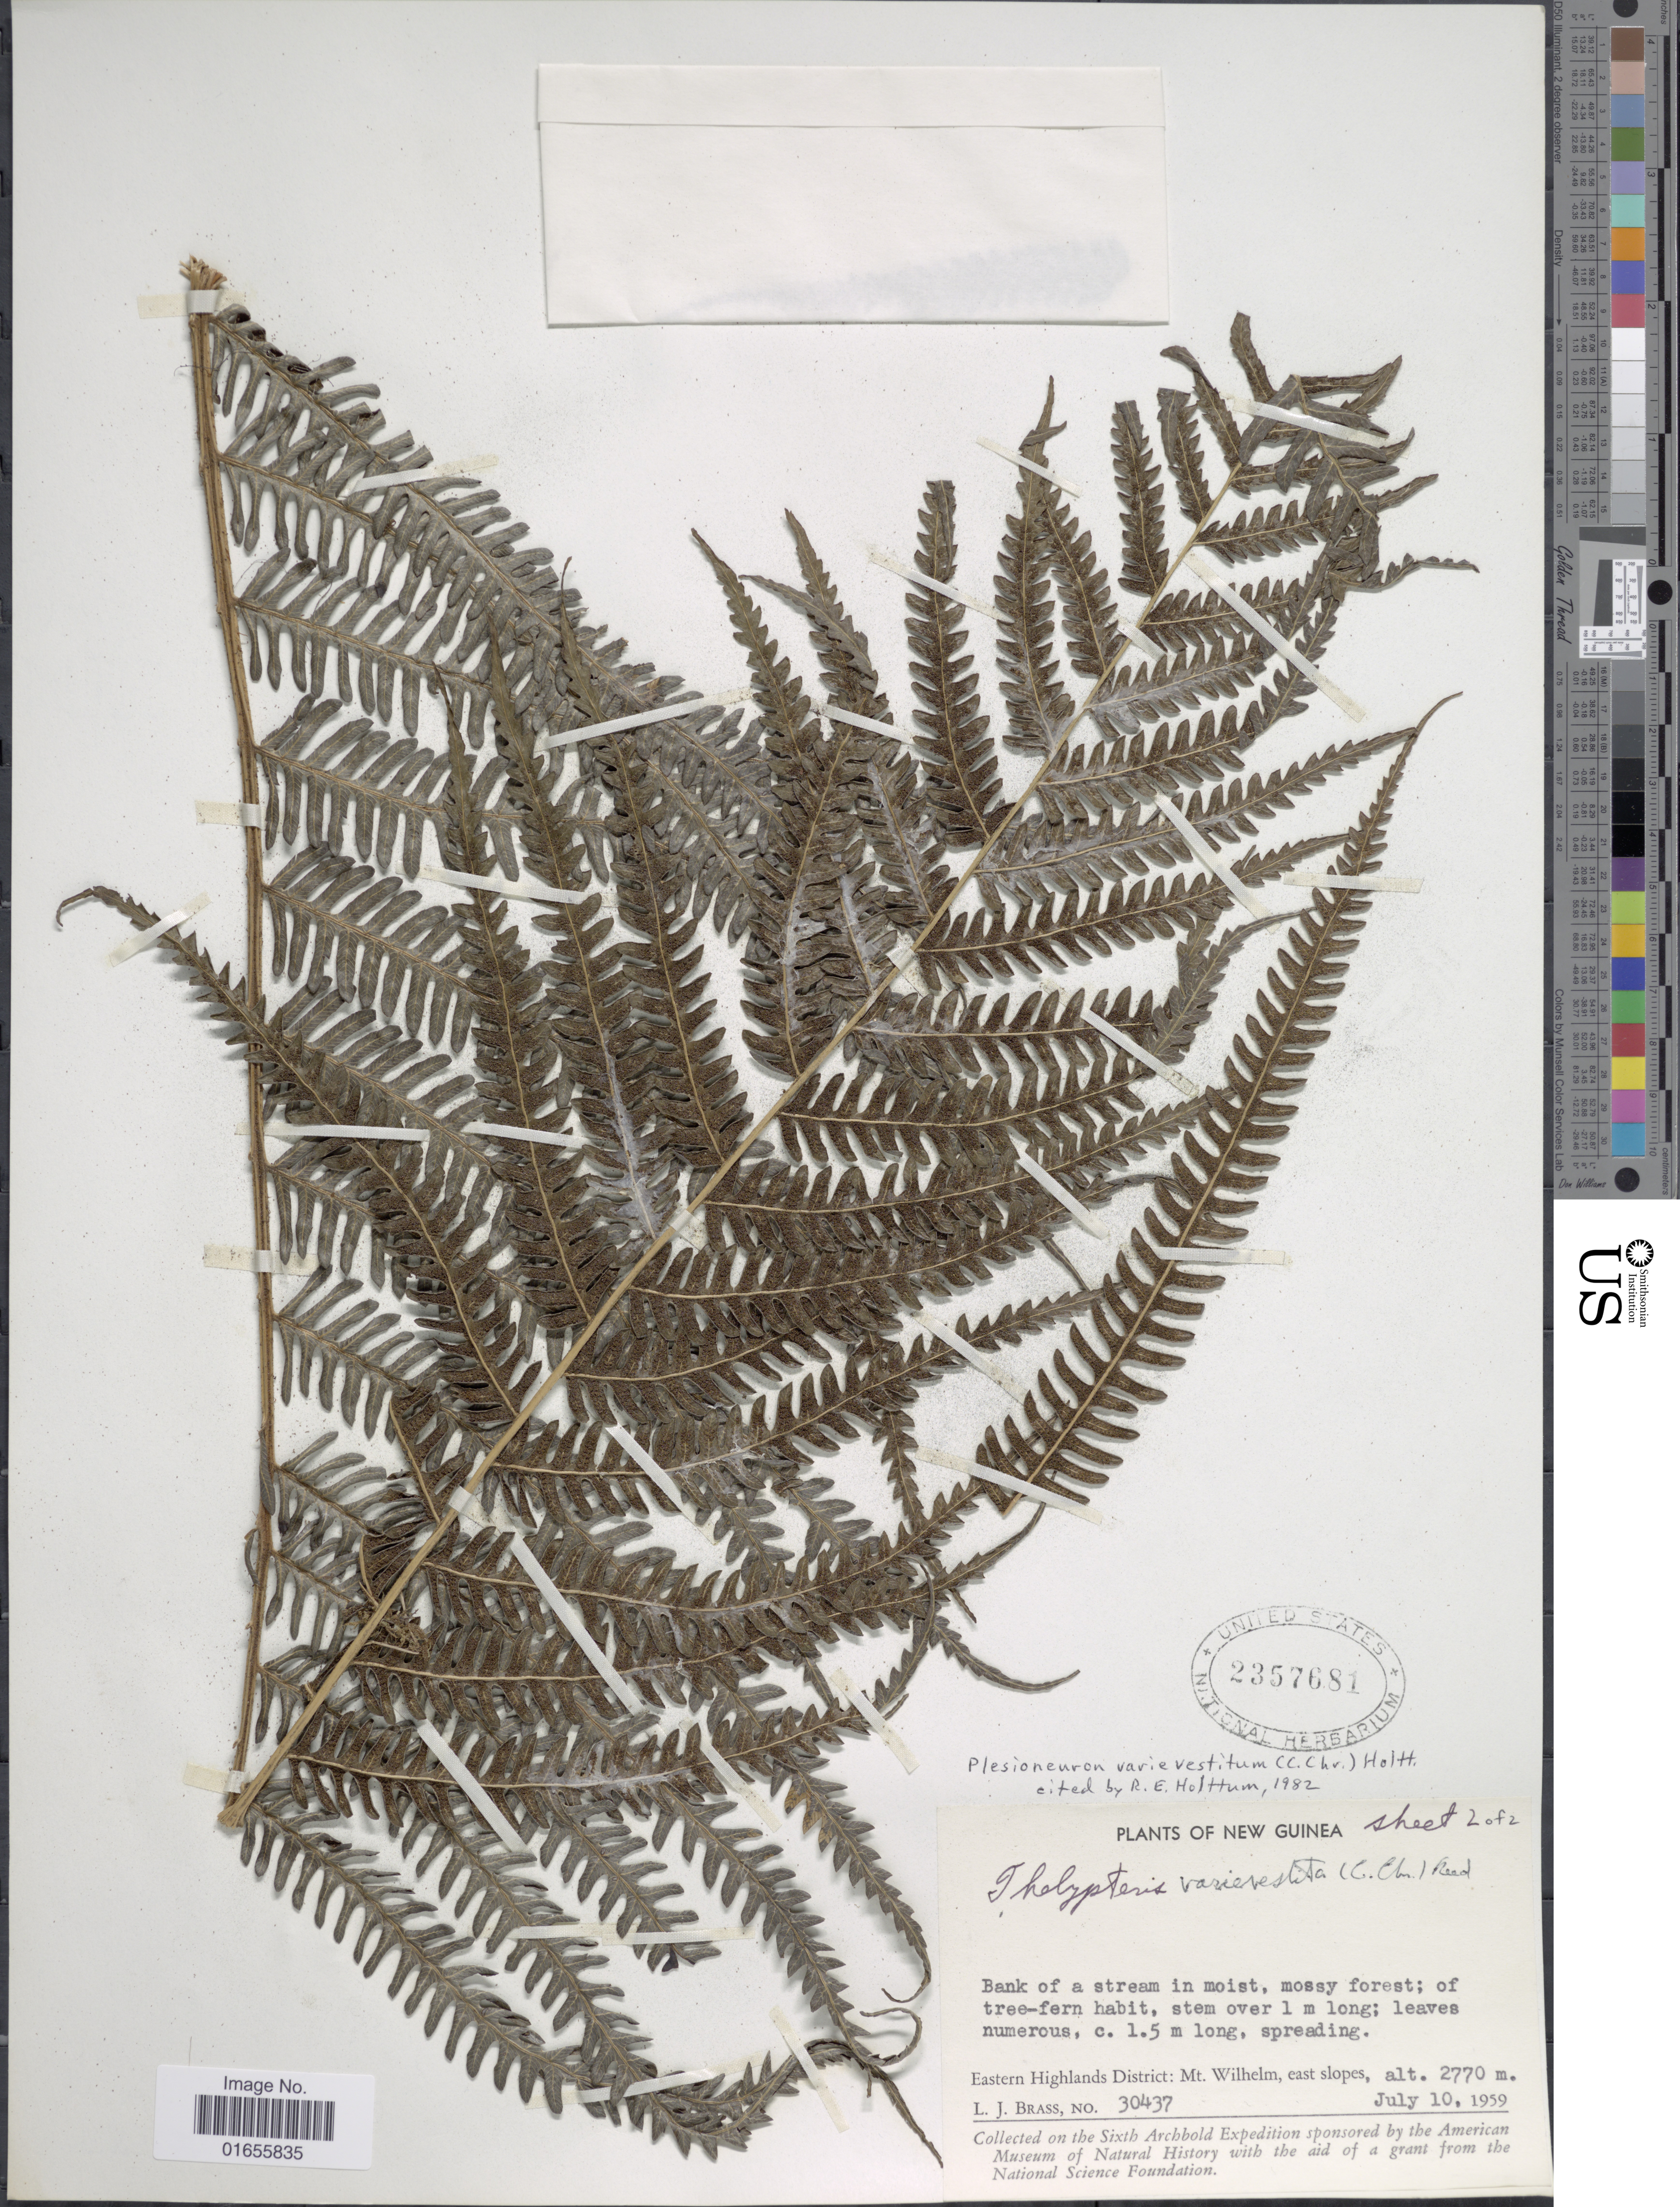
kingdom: Plantae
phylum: Tracheophyta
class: Polypodiopsida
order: Polypodiales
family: Thelypteridaceae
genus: Plesioneuron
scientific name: Plesioneuron varievestitum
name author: (C. Chr.) Holttum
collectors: L. J. Brass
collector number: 30437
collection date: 1959-07-10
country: Papua New Guinea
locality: Eastern Highlands District: Mt Wilhelm, east slopes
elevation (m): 2770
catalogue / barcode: US 2357681